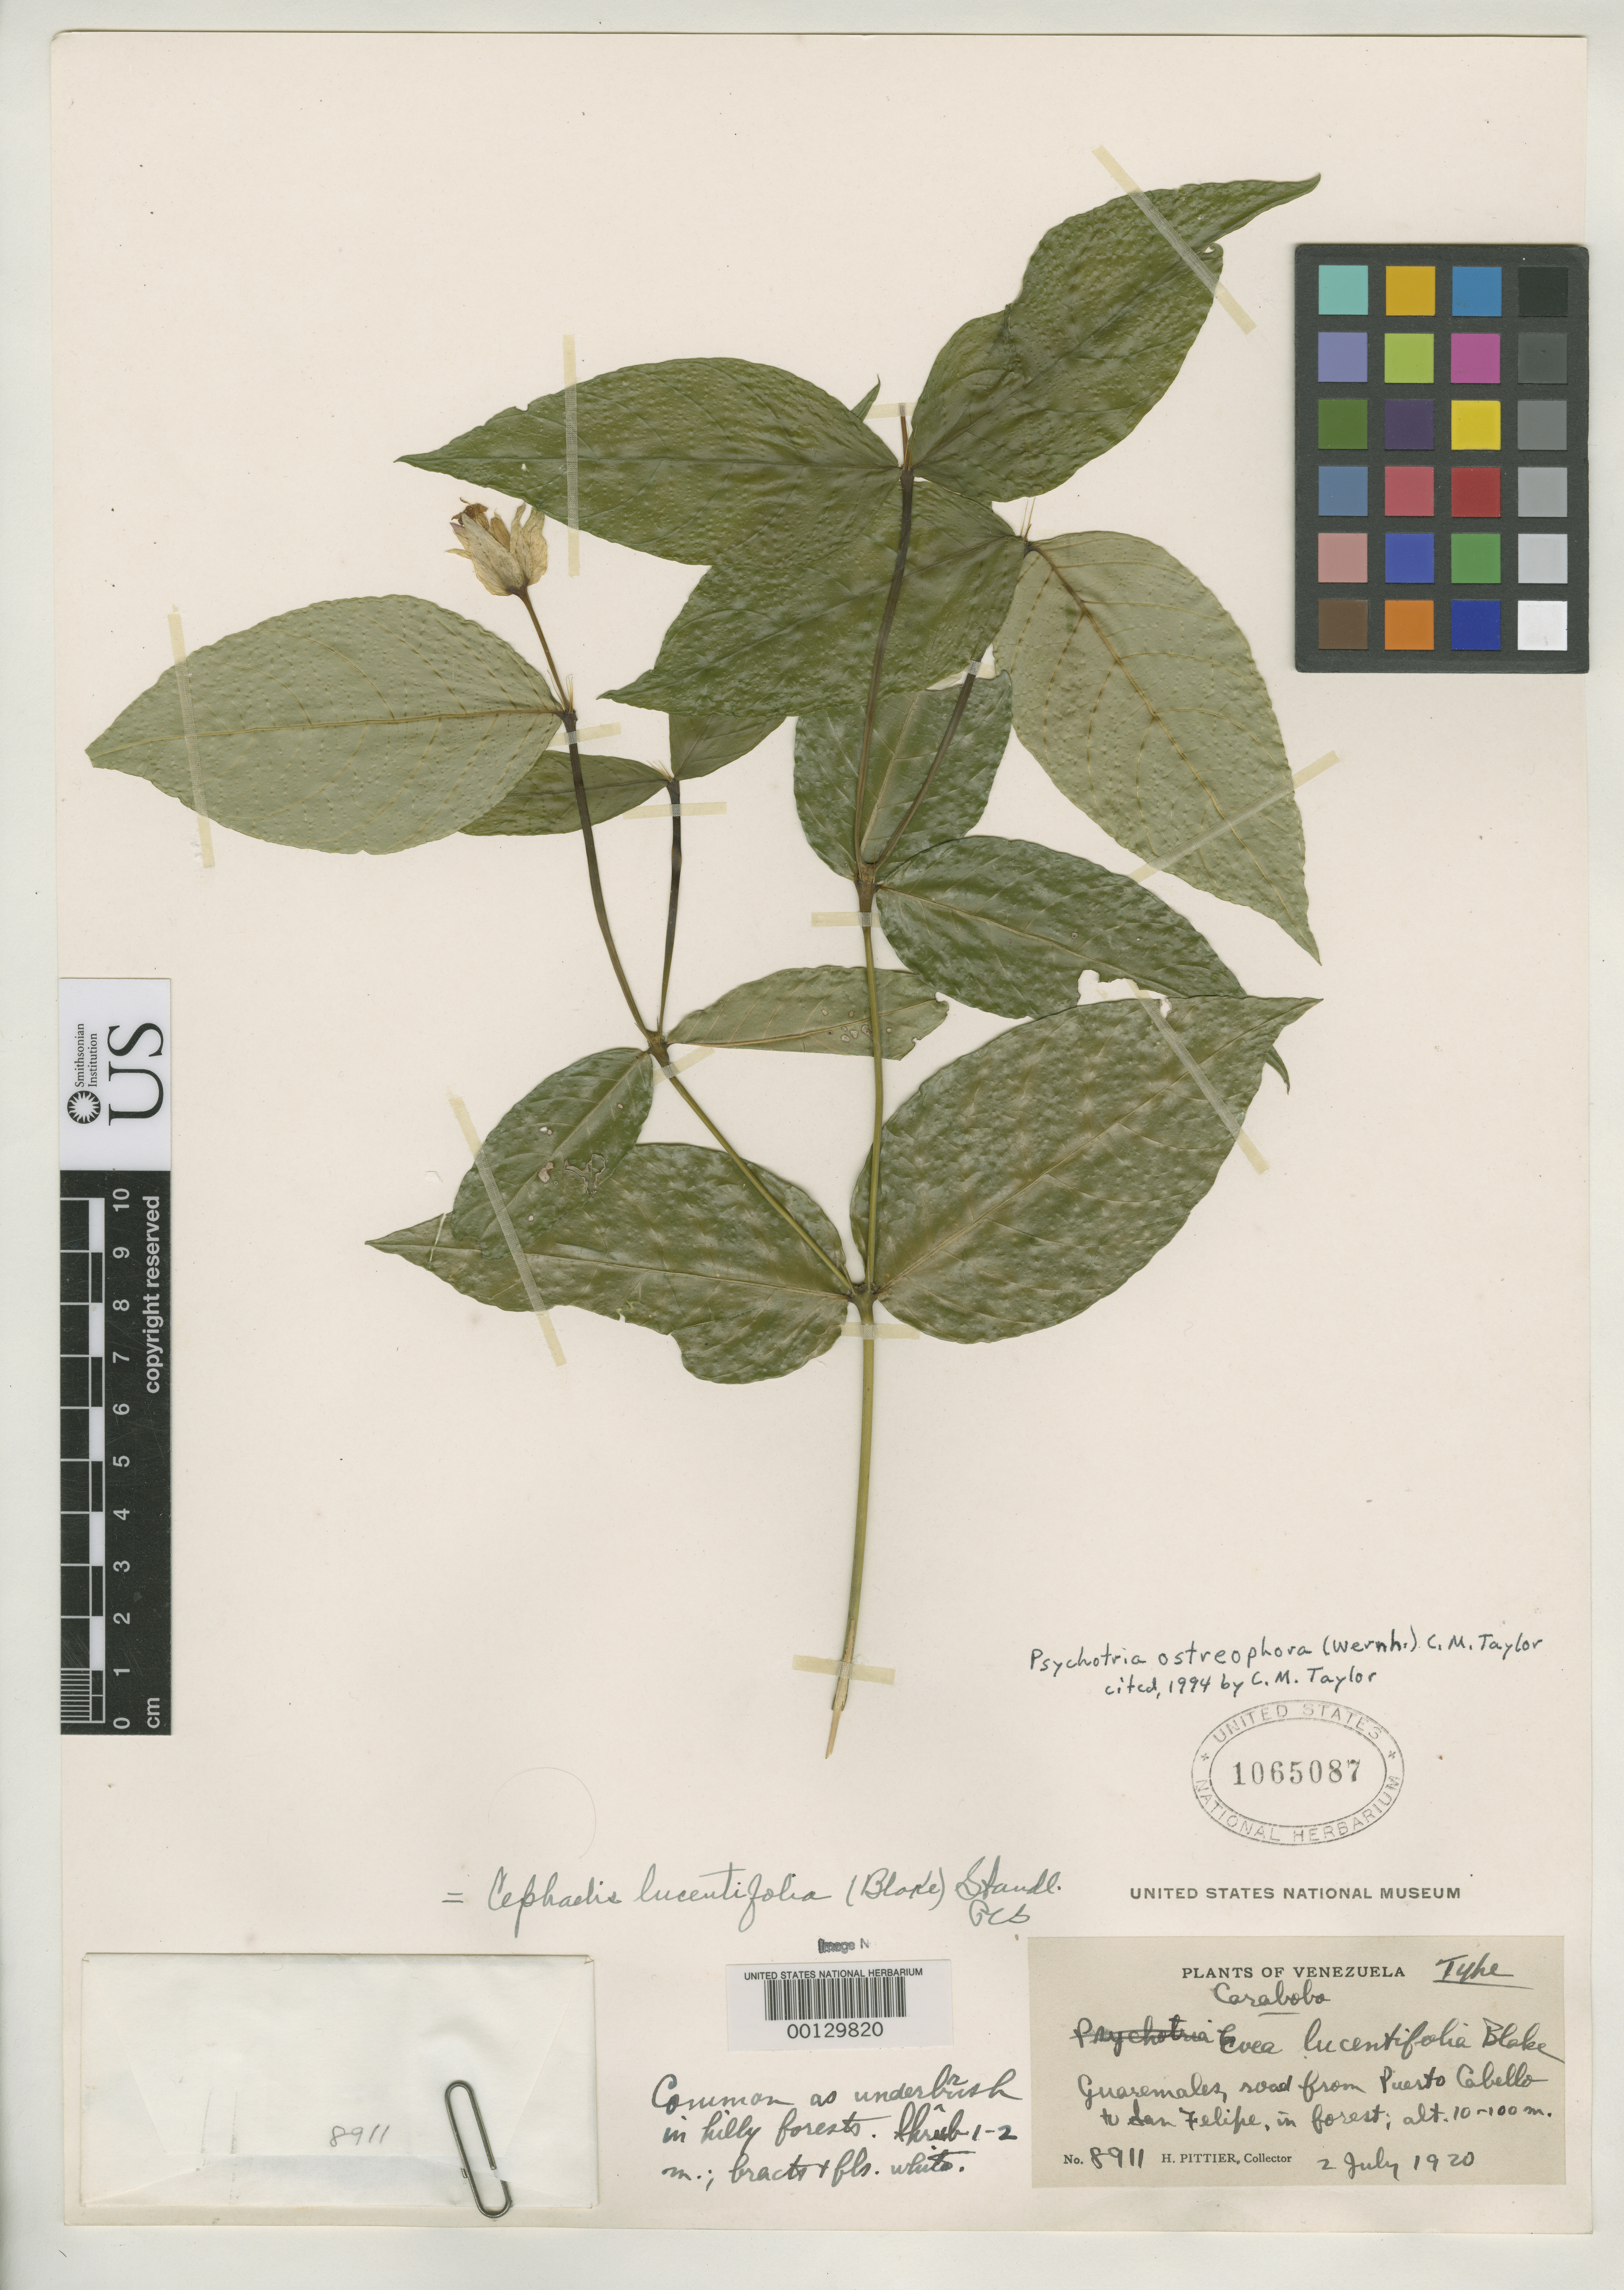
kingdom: Plantae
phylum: Tracheophyta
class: Magnoliopsida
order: Gentianales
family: Rubiaceae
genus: Evea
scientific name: Evea lucentifolia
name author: S.F. Blake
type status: Holotype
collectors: H. F. Pittier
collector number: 8911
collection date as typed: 02 Jul 1920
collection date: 1920-07-02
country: Venezuela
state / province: Carabobo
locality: Guaremales, between Puerto Cabello and San Felipe.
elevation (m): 10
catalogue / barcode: US 1065087